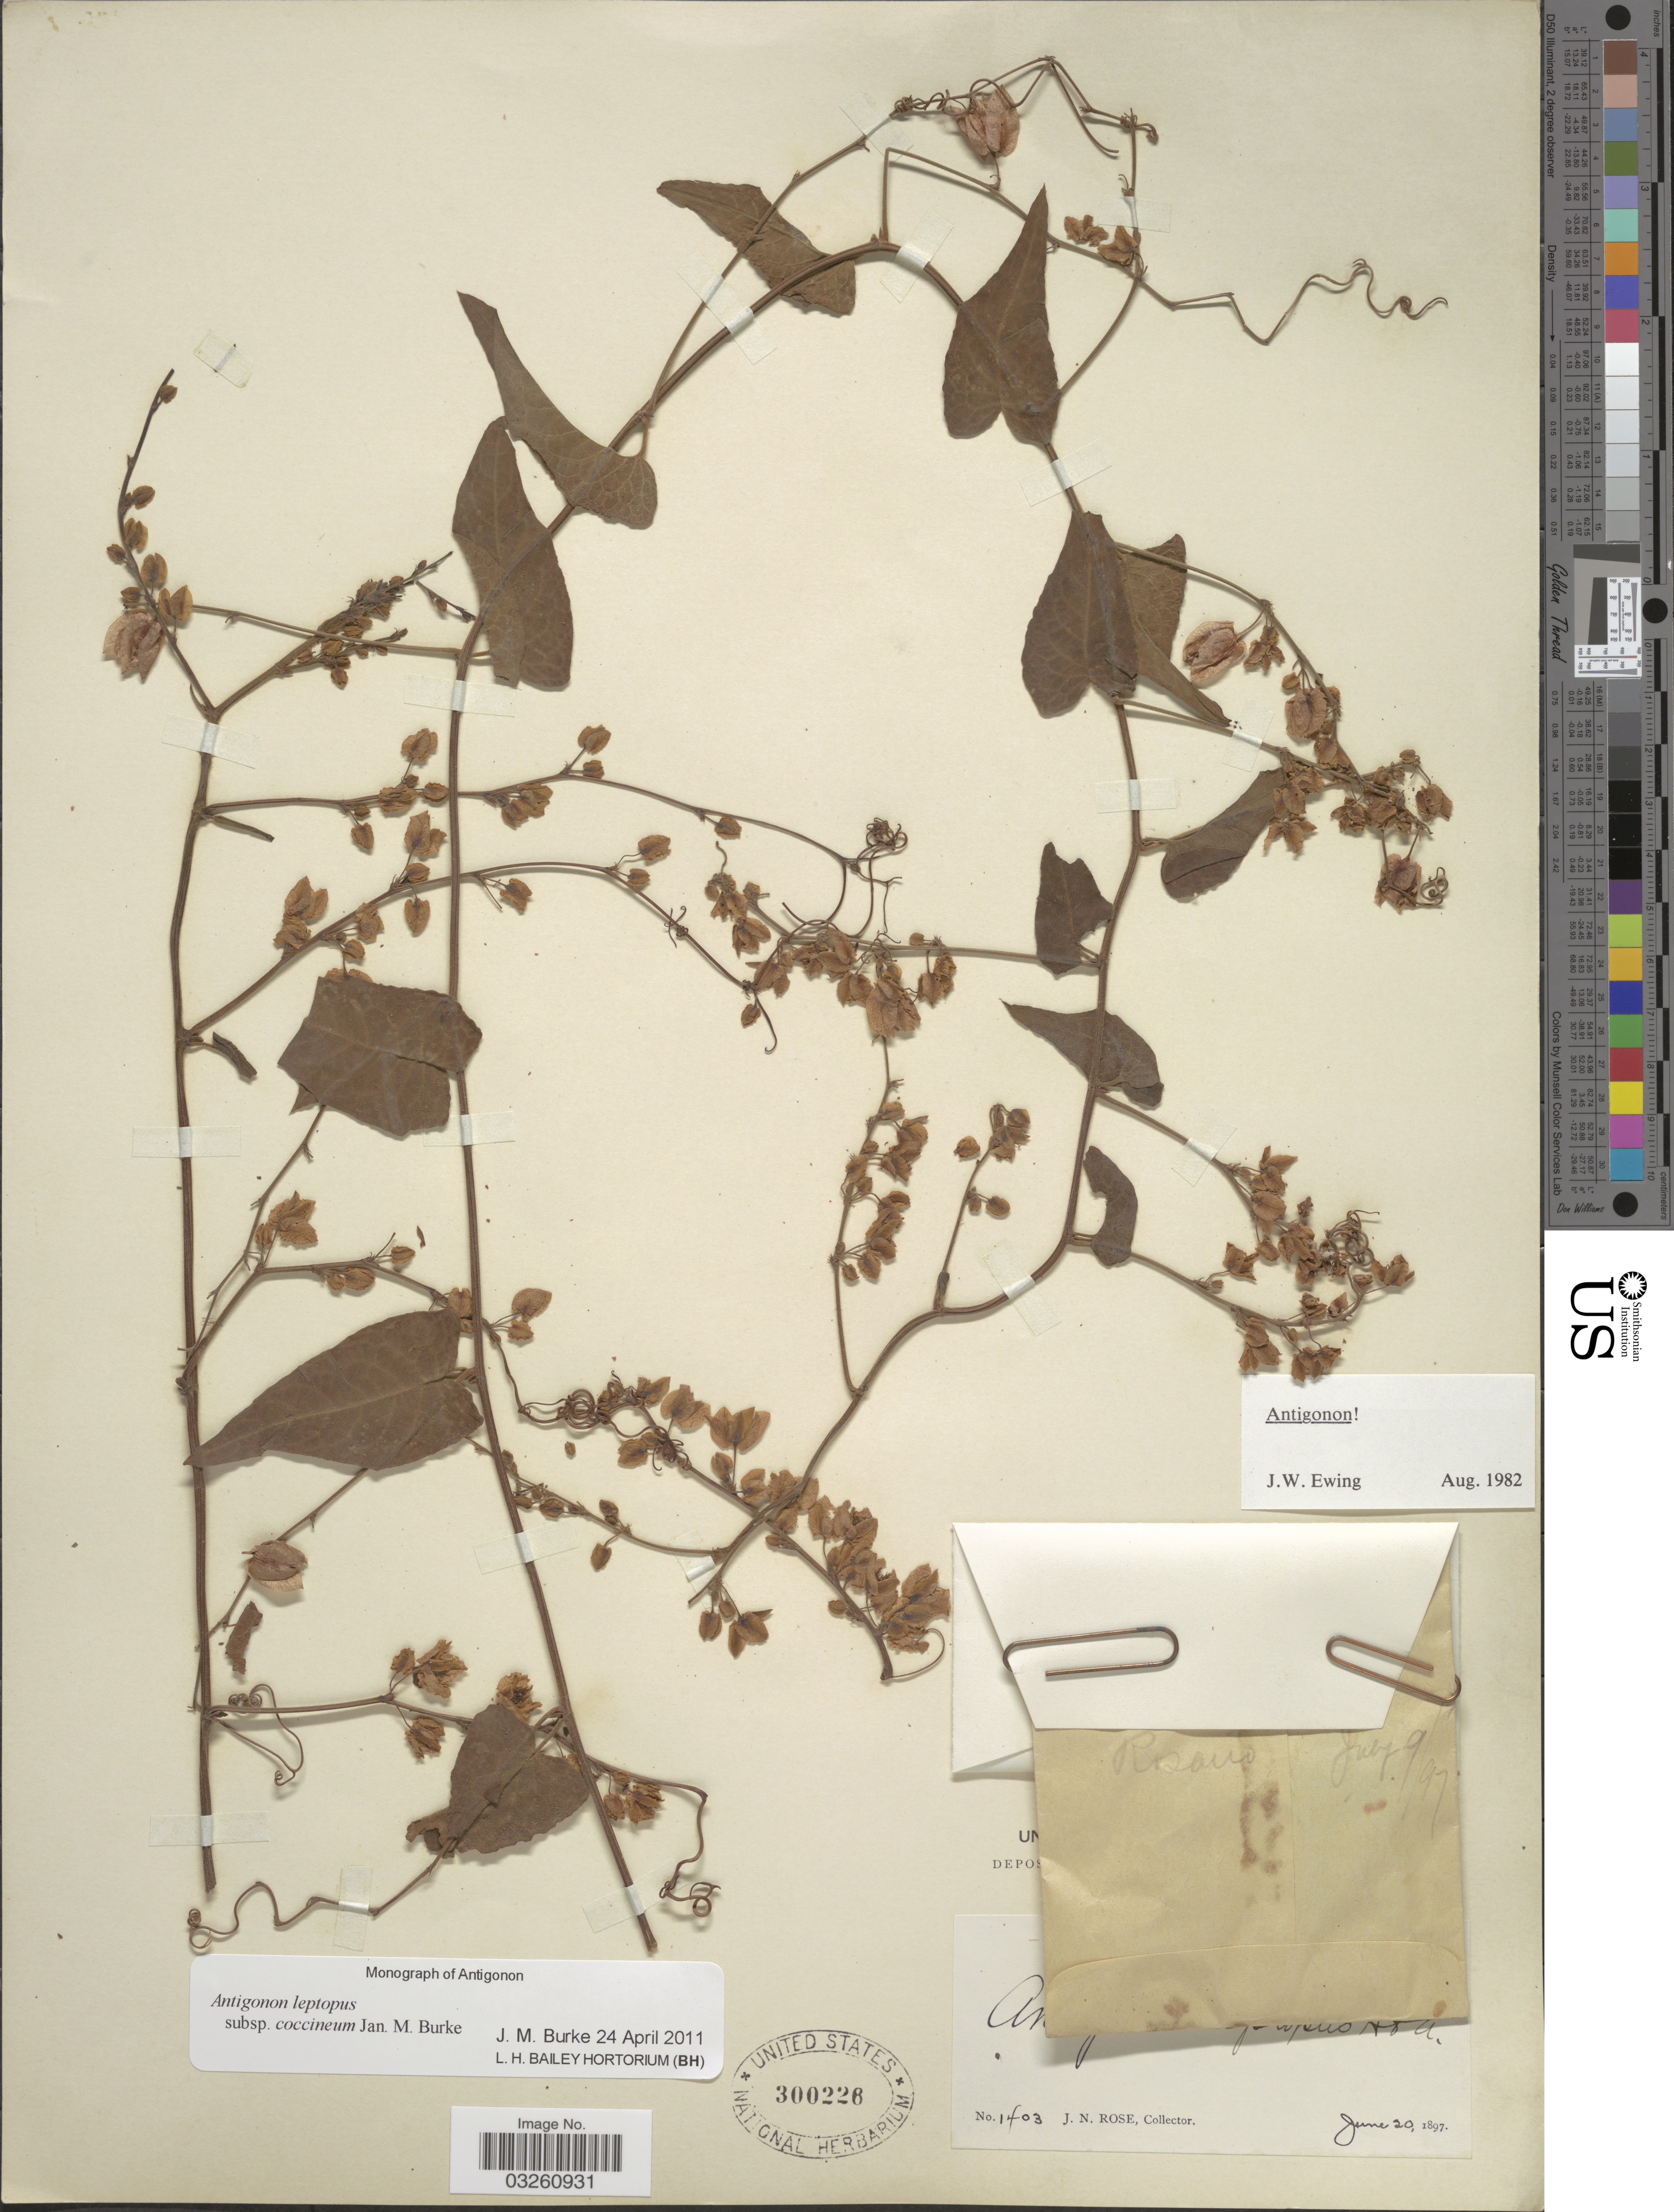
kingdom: Plantae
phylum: Tracheophyta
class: Magnoliopsida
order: Caryophyllales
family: Polygonaceae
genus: Antigonon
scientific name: Antigonon leptopus subsp. coccineum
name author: Jan.M. Burke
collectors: J. N. Rose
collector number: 1403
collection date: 1897-06-20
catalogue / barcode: US 300226